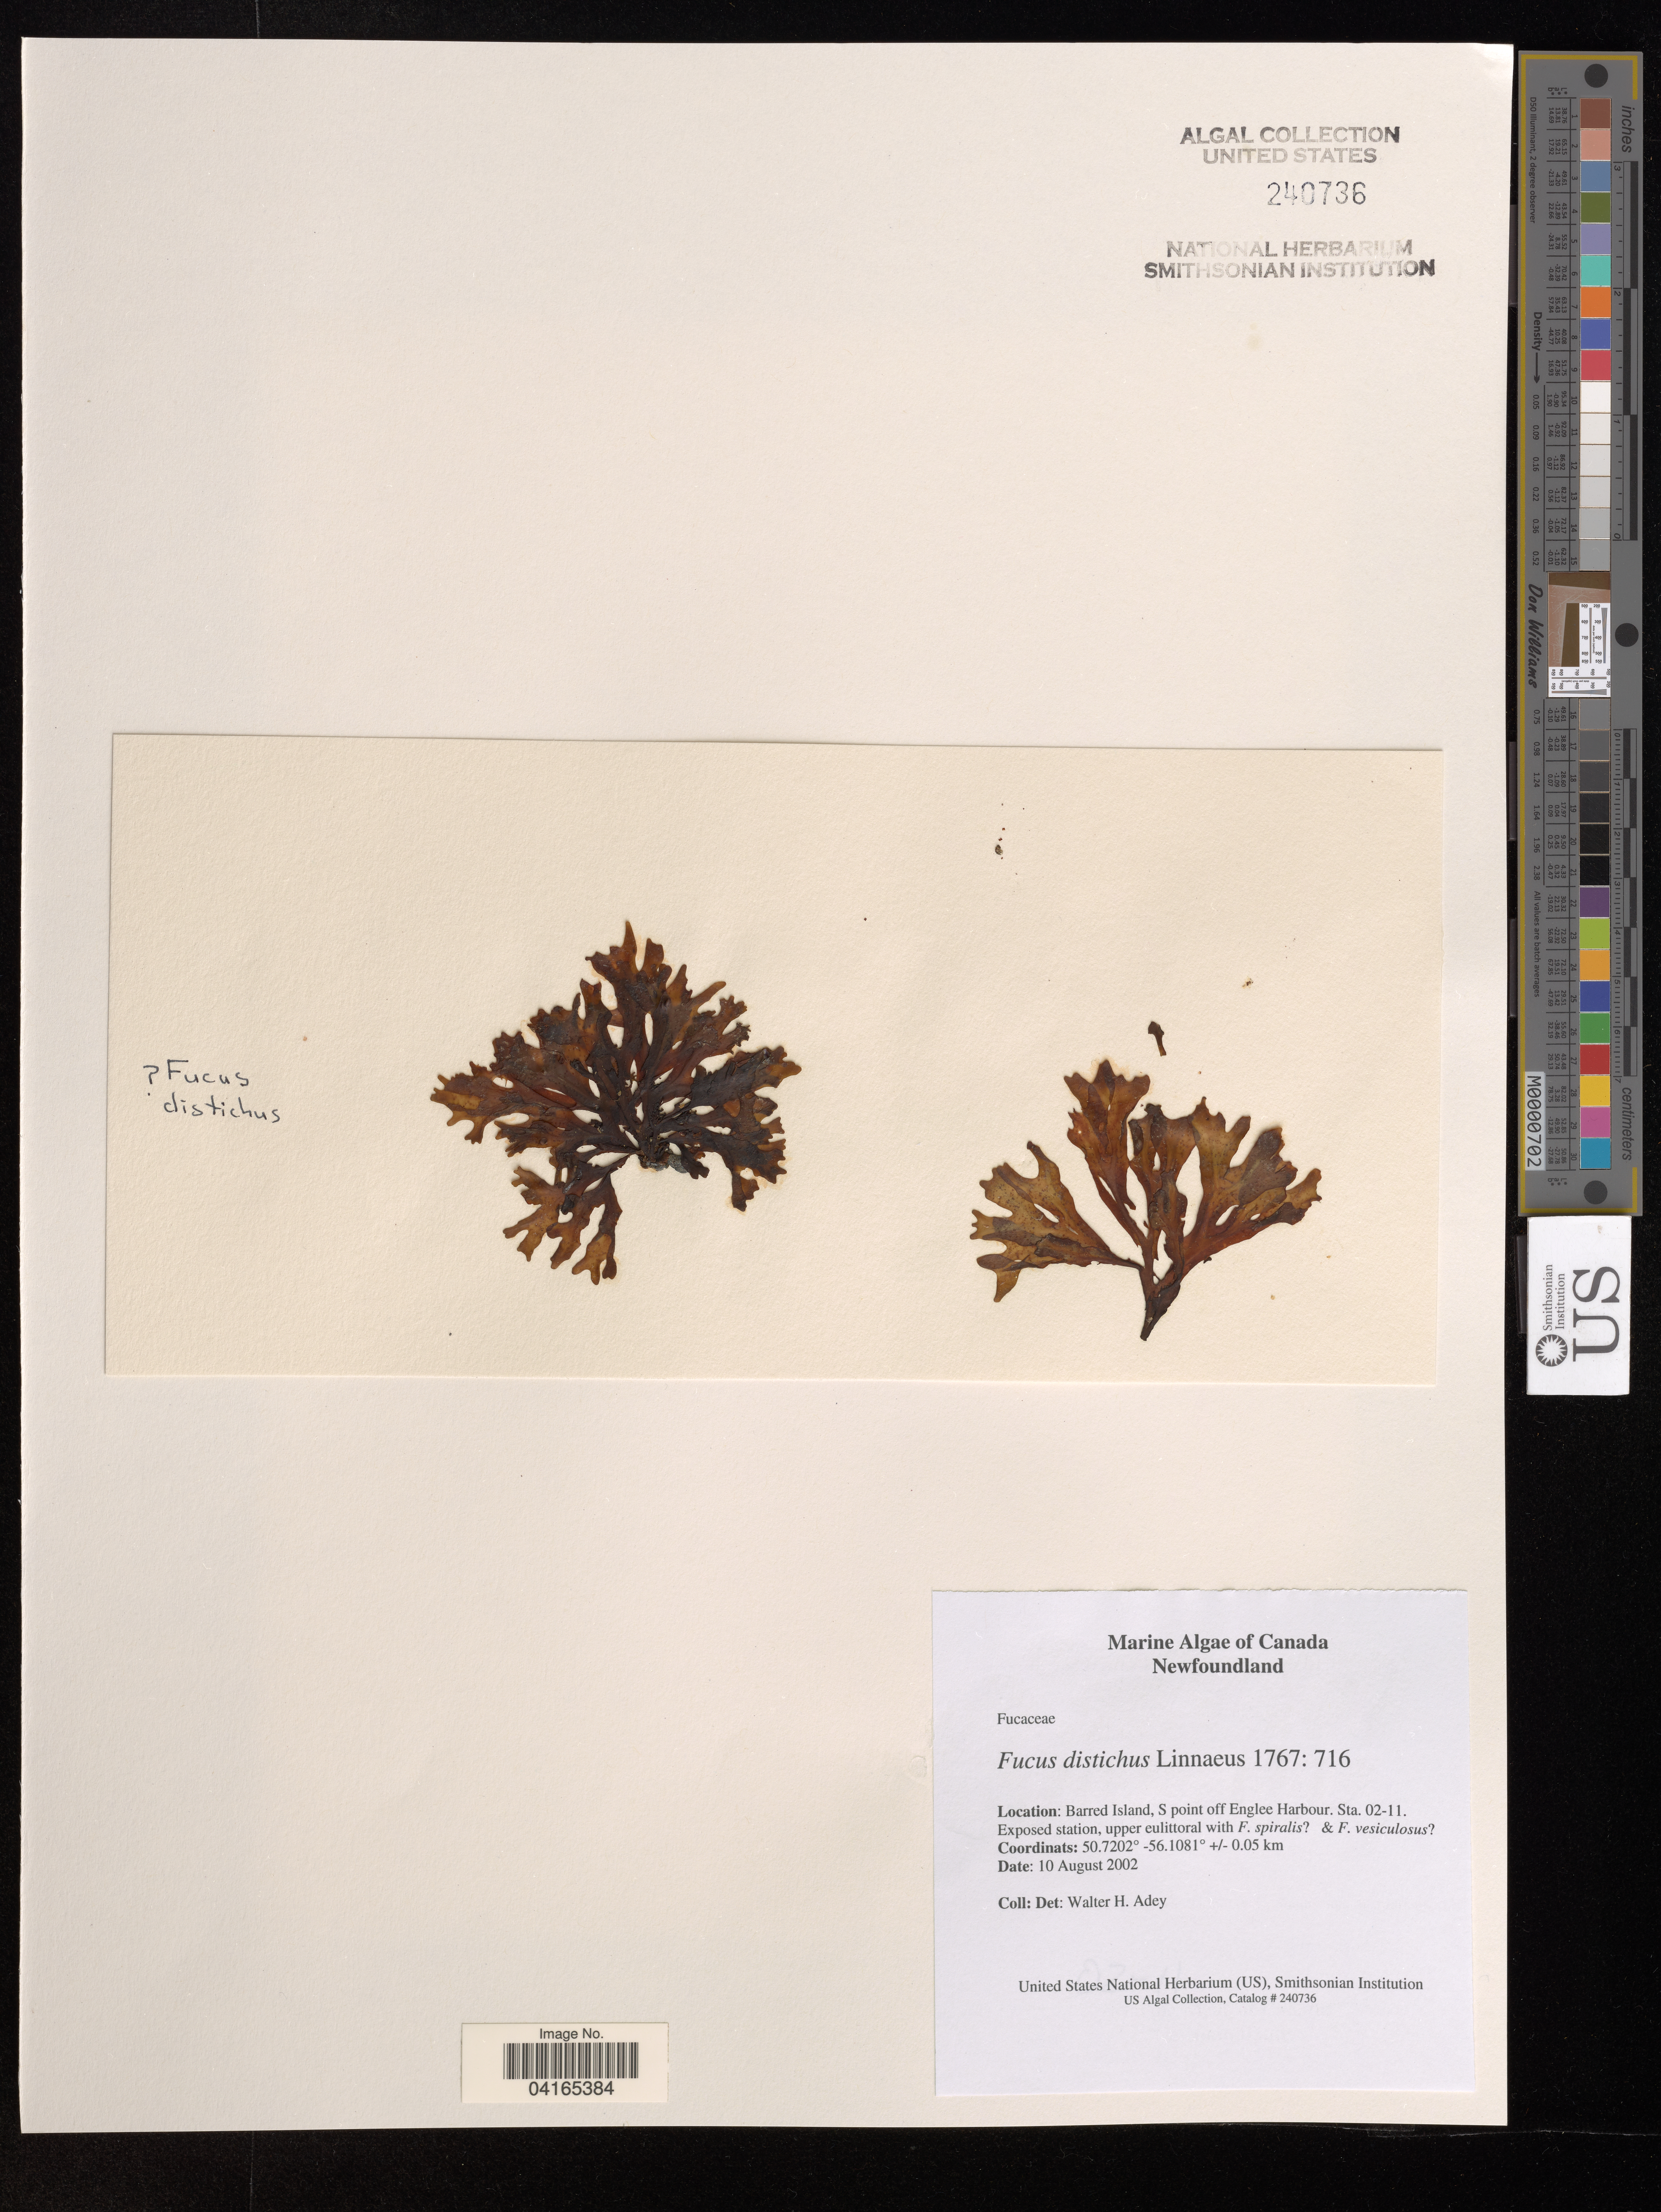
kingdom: Chromista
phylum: Ochrophyta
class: Phaeophyceae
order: Fucales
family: Fucaceae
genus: Fucus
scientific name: Fucus distichus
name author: L.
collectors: W. H. Adey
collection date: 2002-08-10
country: Canada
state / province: Newfoundland and Labrador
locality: Barred Island, S point off Englee Harbour. Sta. 02-11.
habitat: Exposed station, upper eulittoral with F. distichus? and F. vesiculosus?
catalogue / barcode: US 240736